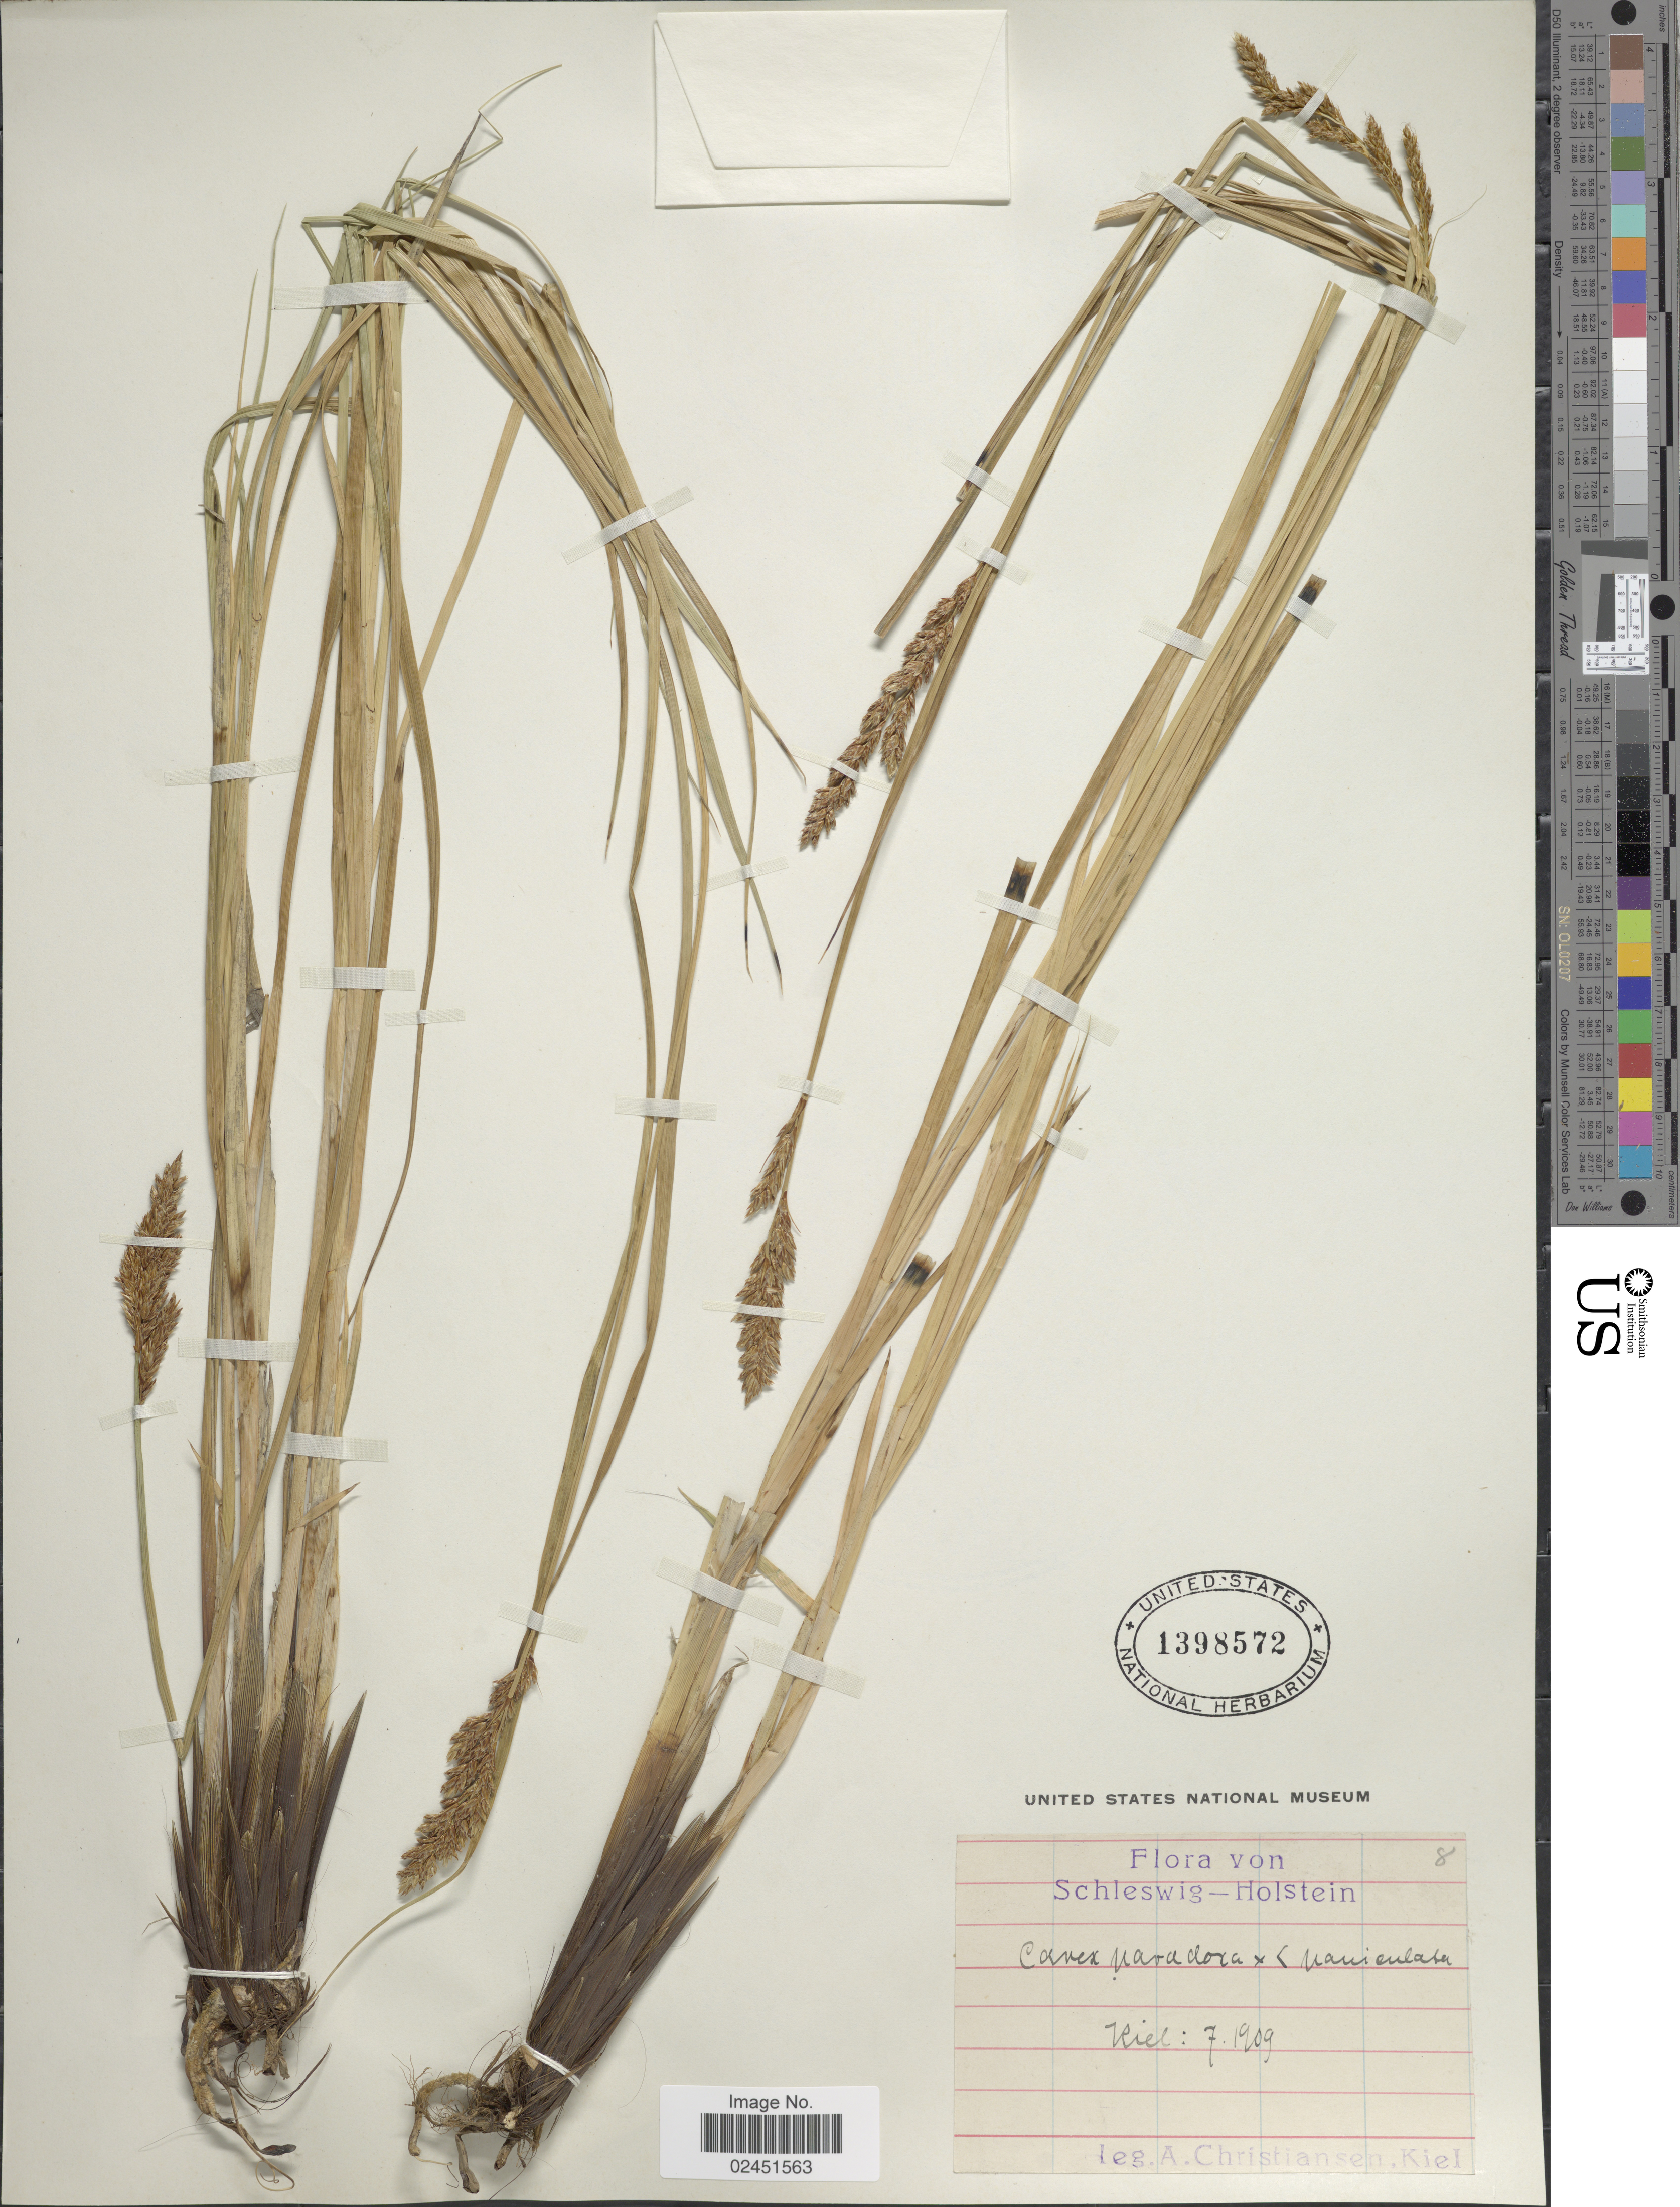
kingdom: Plantae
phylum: Tracheophyta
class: Liliopsida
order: Poales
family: Cyperaceae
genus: Carex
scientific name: Carex appropinquata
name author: Schumach.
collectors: A. Christiansen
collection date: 1909-07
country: Germany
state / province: Schleswig-Holstein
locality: Keil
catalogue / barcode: US 1398572